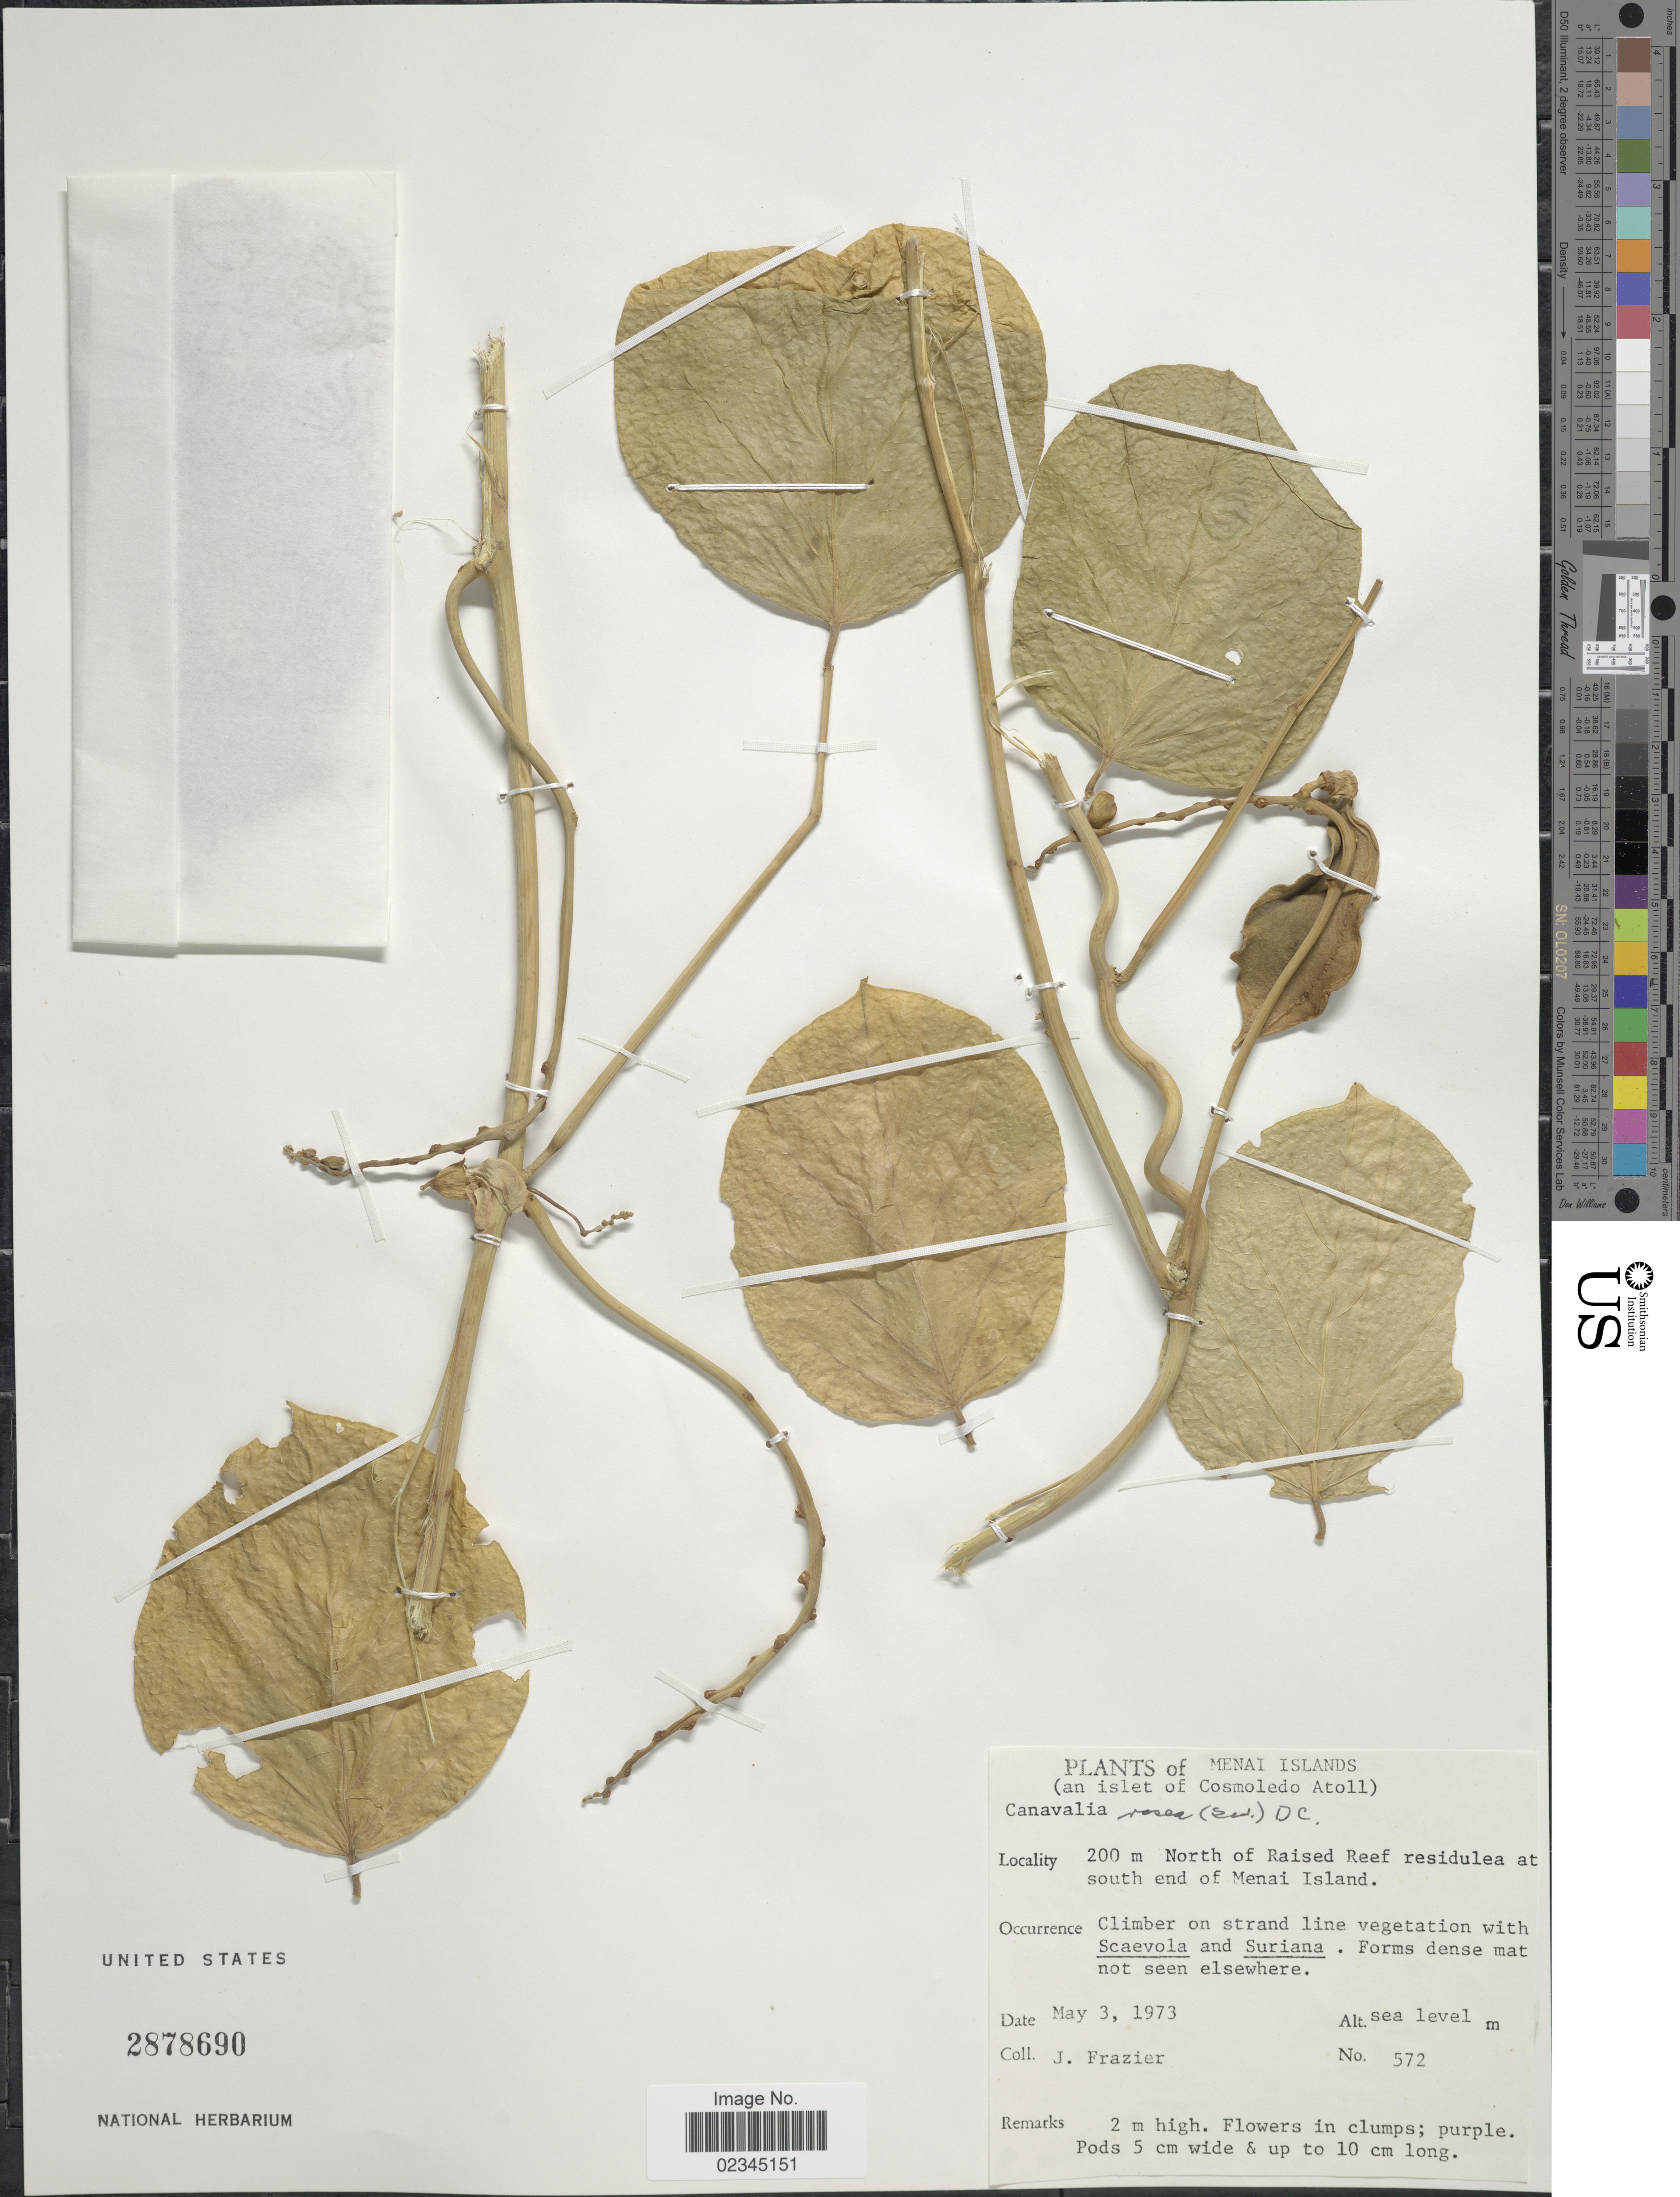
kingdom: Plantae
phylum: Tracheophyta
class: Magnoliopsida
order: Fabales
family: Fabaceae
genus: Canavalia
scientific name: Canavalia rosea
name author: (Sw.) DC.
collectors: J. Frazier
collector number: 572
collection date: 1973-07-03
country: Seychelles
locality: Menai Islands (Menai Atoll) 200 km end of Menai Island.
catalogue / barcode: US 2878690